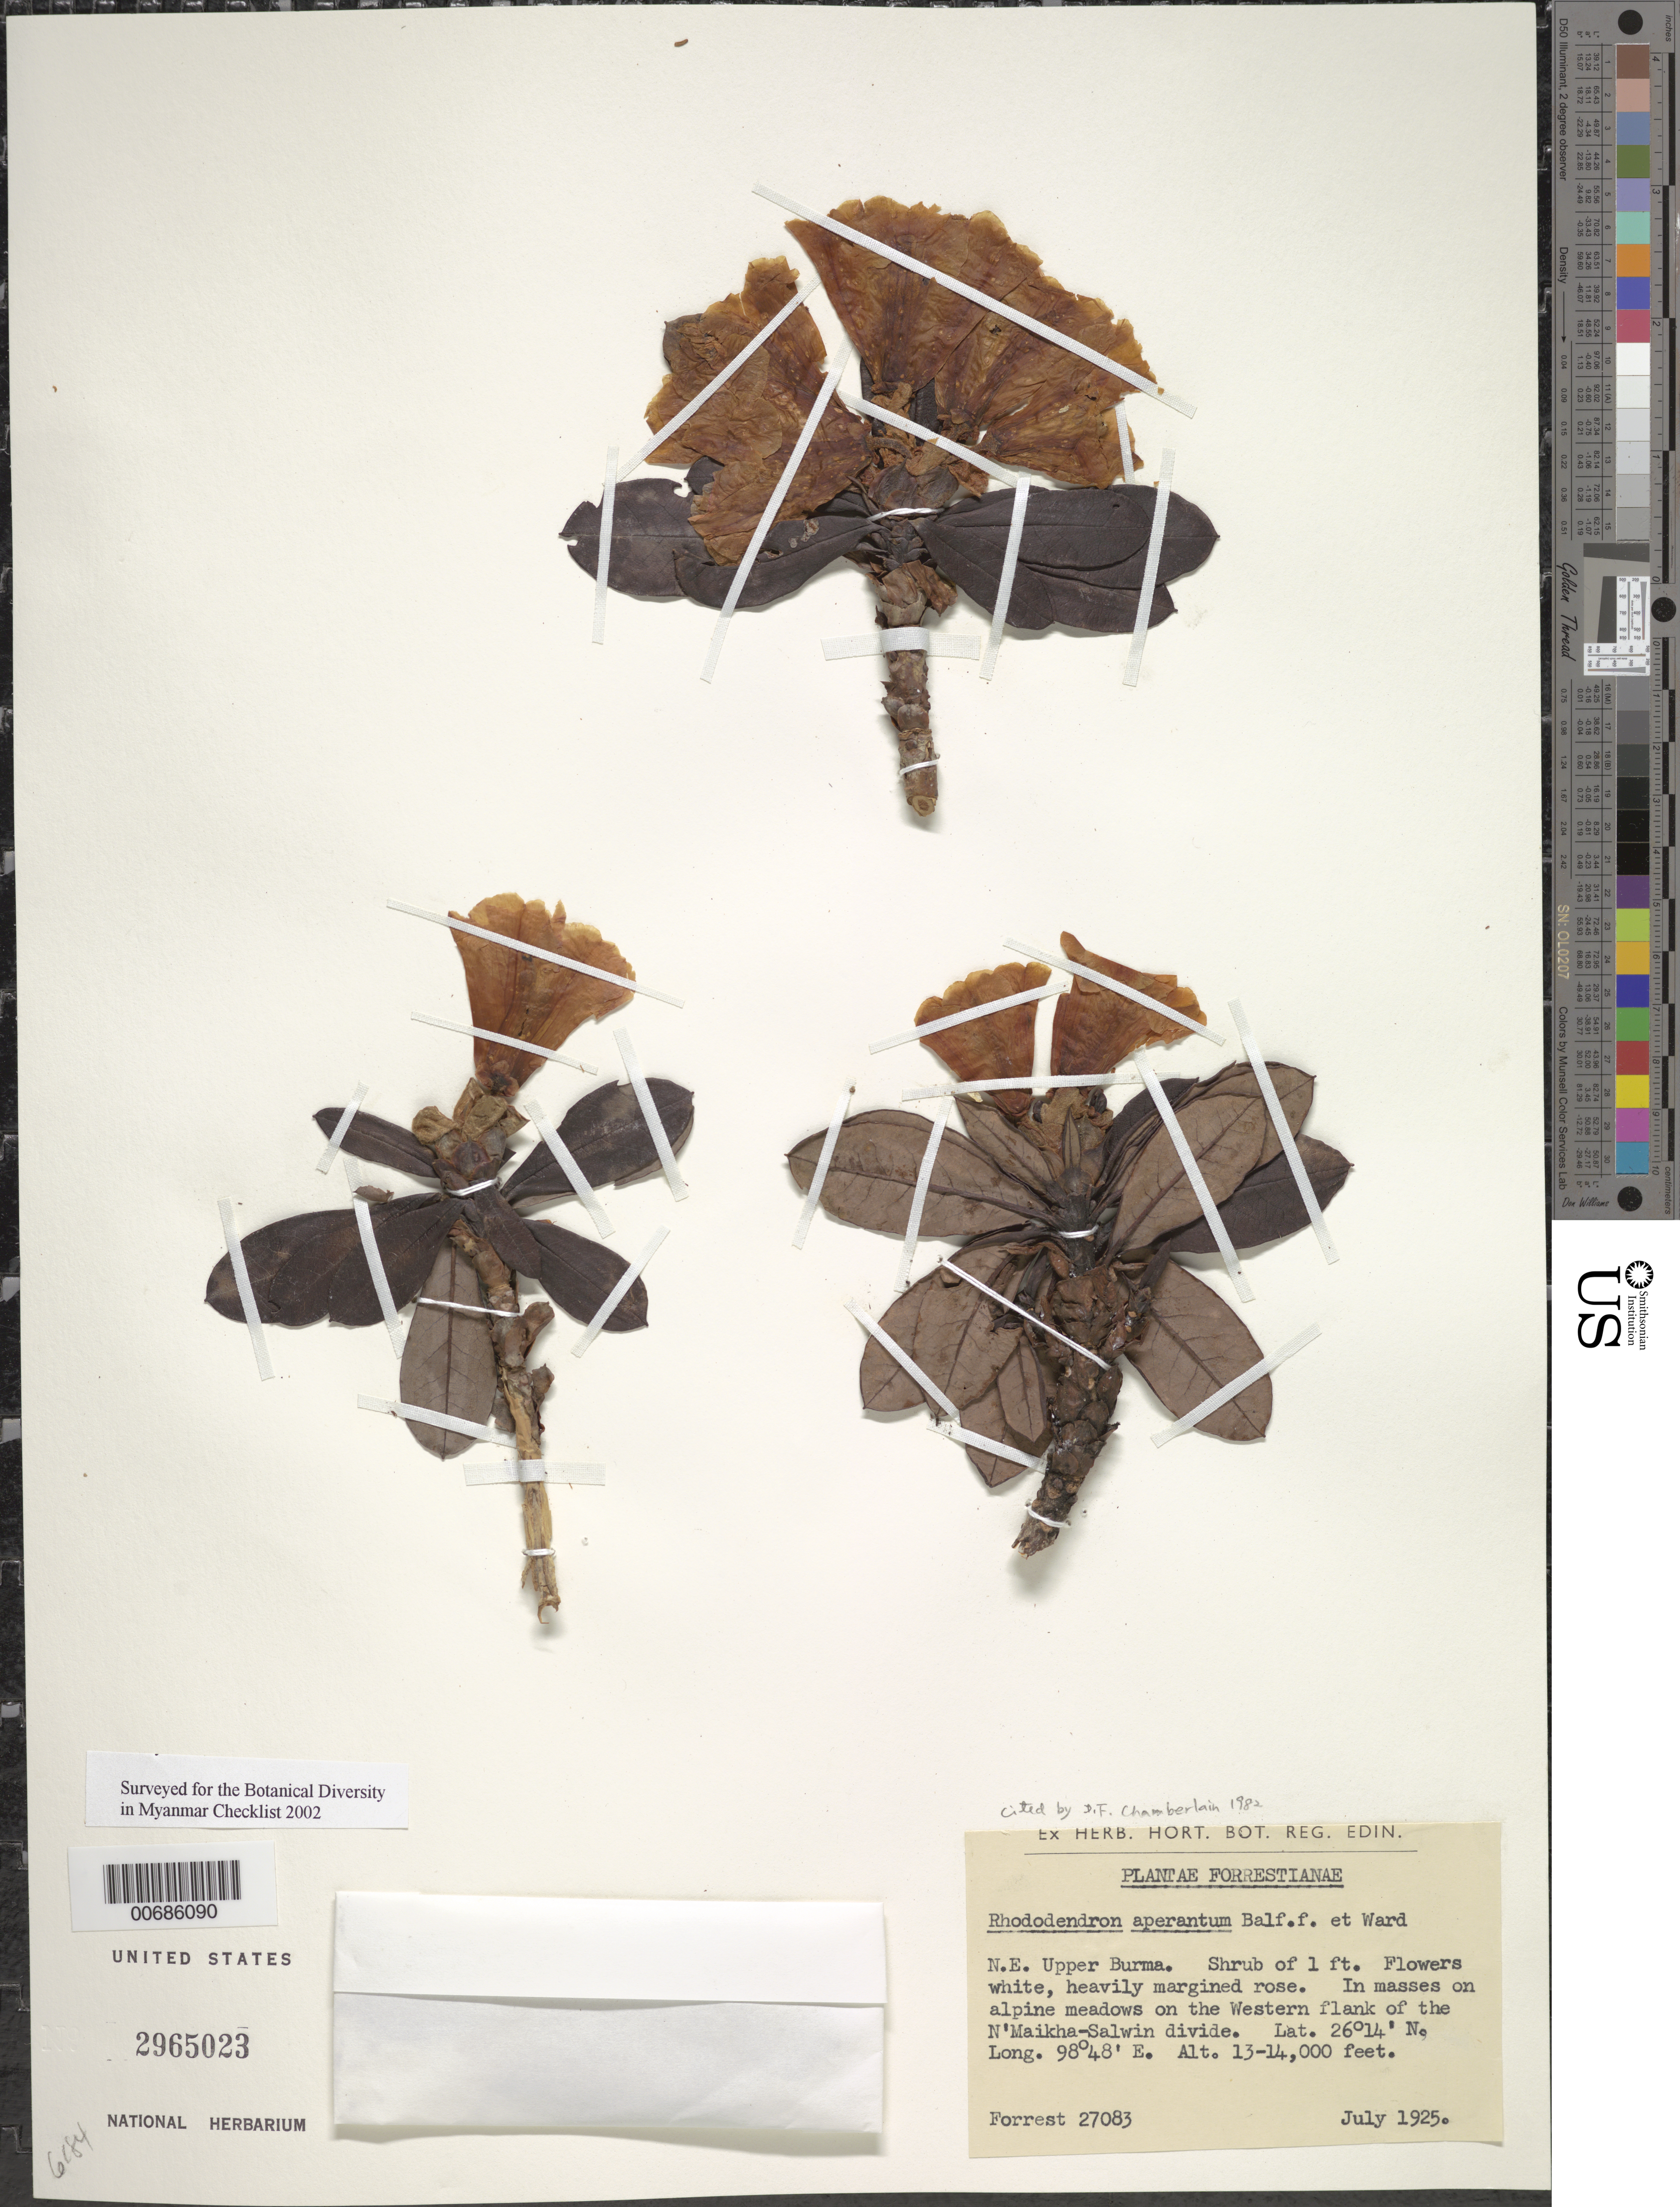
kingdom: Plantae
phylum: Tracheophyta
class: Magnoliopsida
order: Ericales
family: Ericaceae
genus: Rhododendron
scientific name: Rhododendron aperantum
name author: Balf. f. & Ward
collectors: G. Forrest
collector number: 27083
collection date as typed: Jul 1925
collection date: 1925-07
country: Myanmar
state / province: Kachin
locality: N'Maikha-Salwin Divide, W flank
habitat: Alpine meadows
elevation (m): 3962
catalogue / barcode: US 2965023